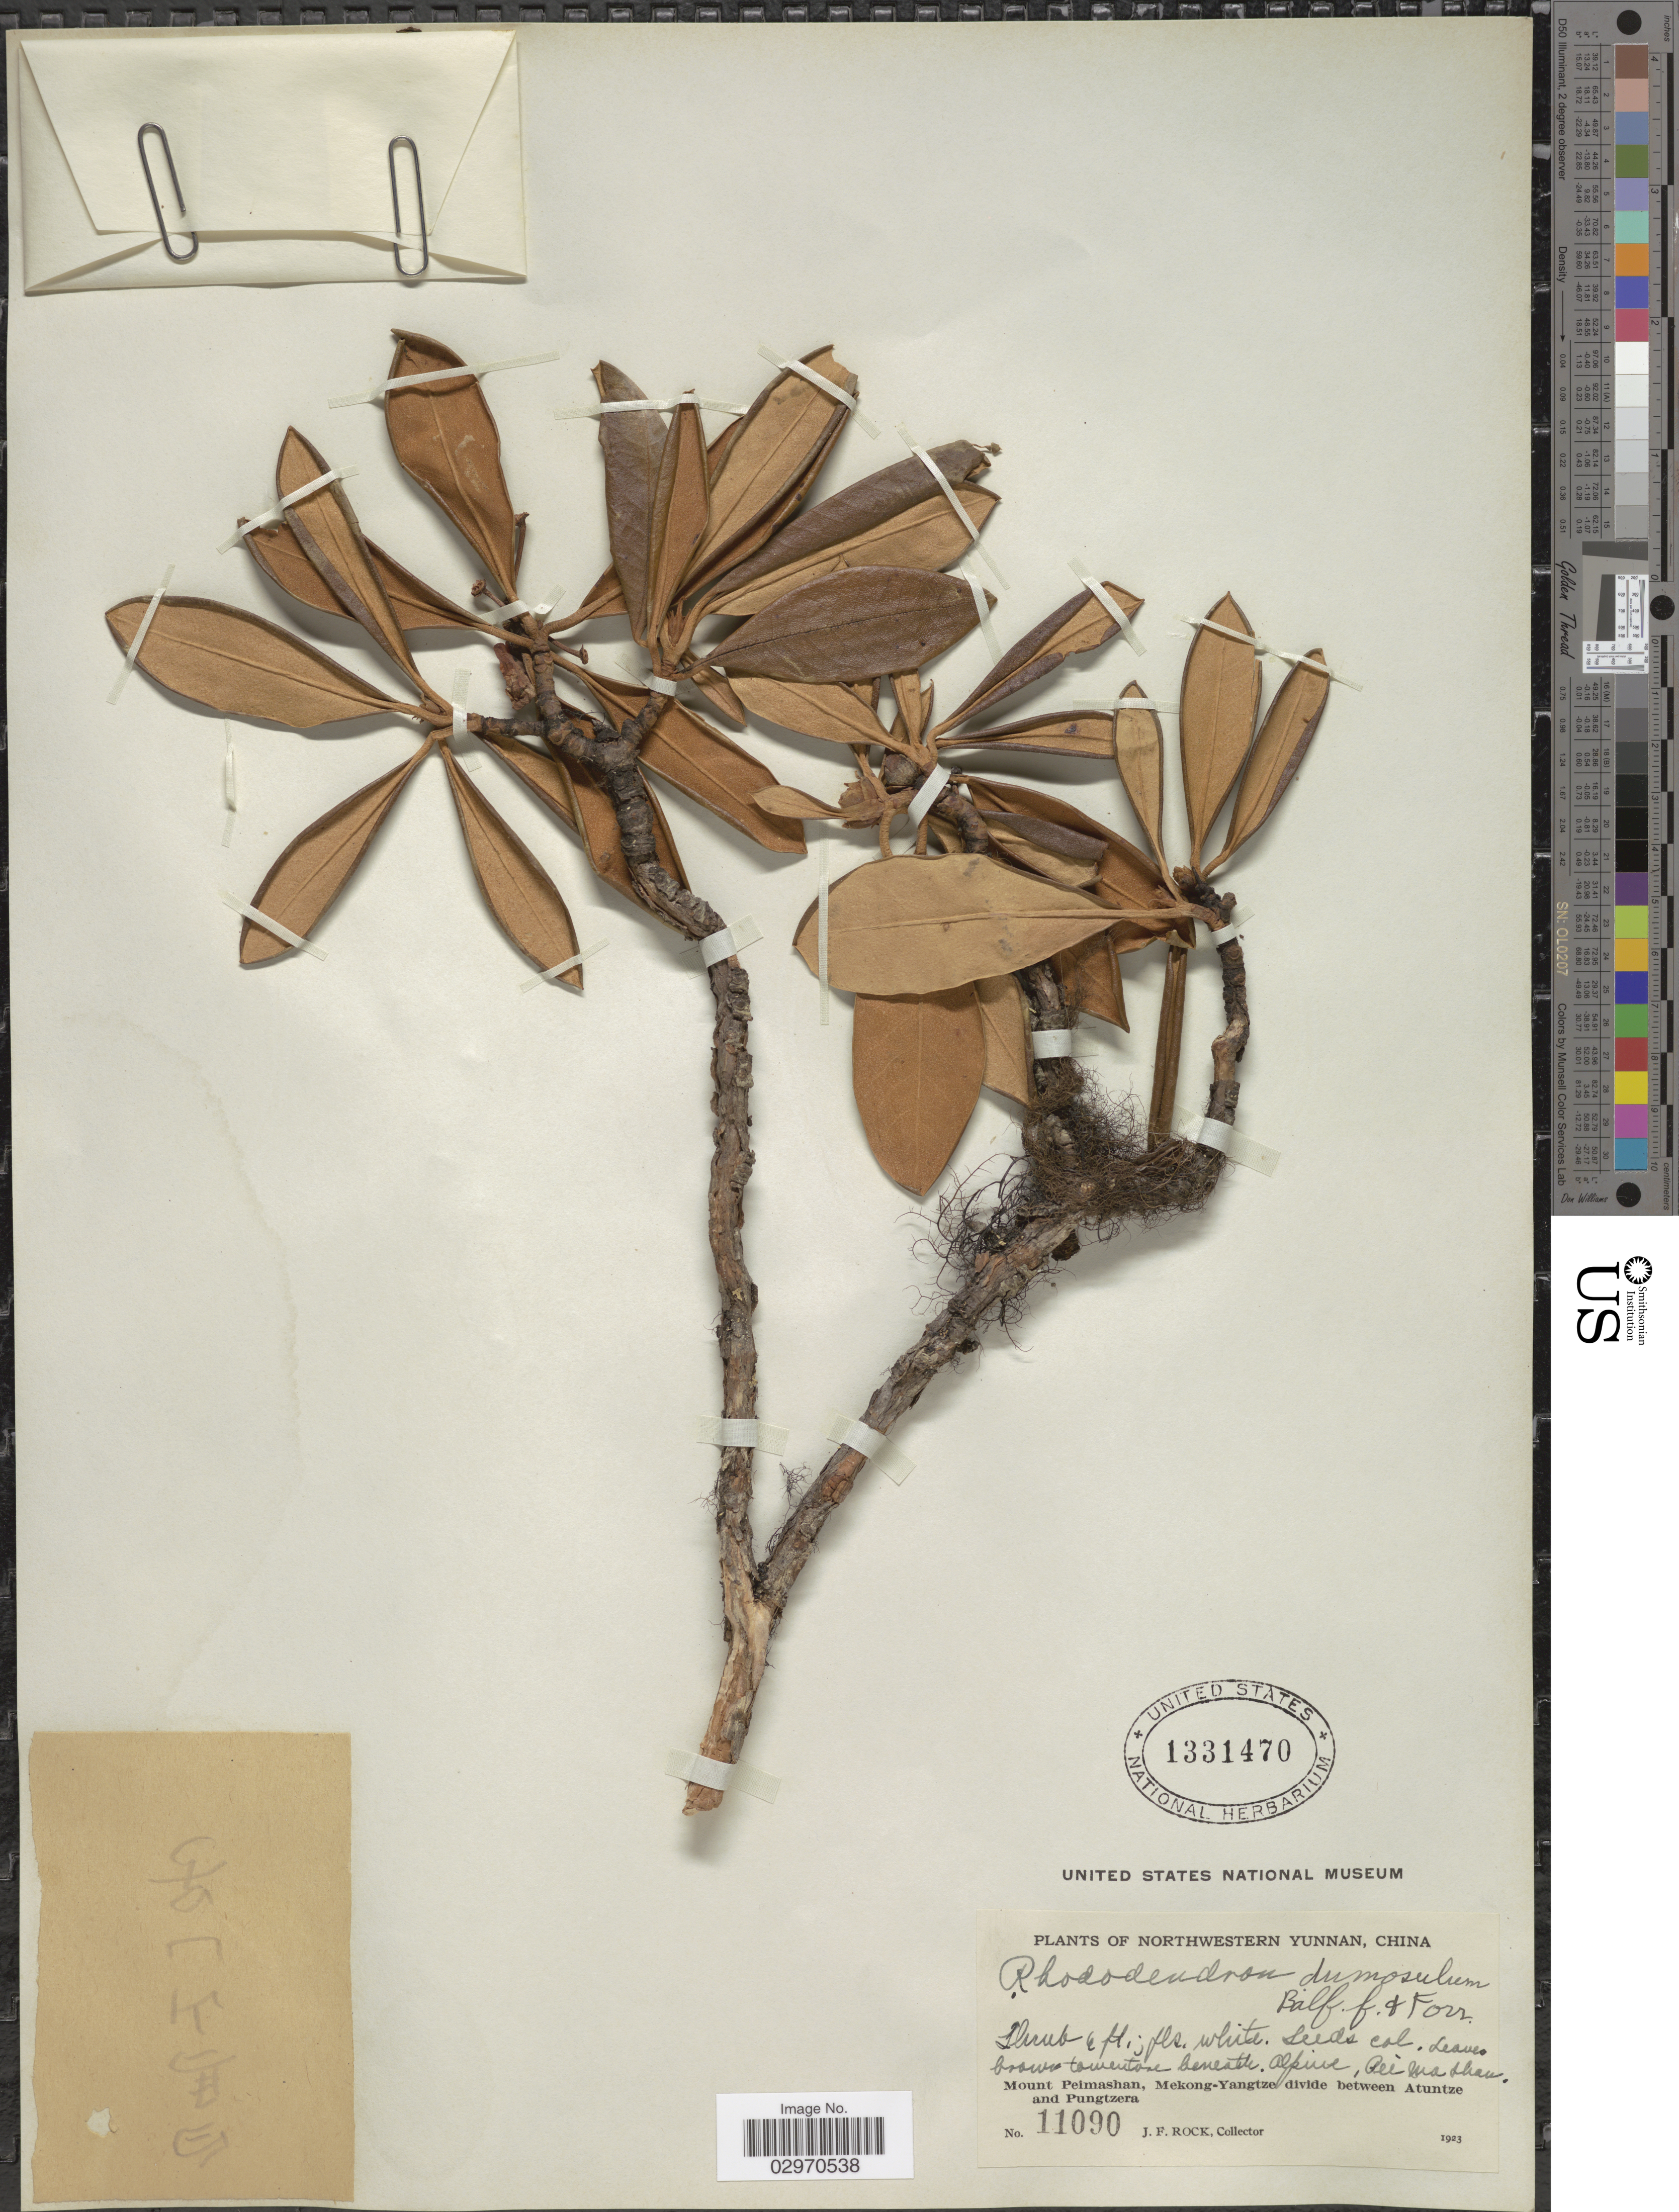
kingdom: Plantae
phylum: Tracheophyta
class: Magnoliopsida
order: Ericales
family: Ericaceae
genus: Rhododendron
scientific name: Rhododendron dumosulum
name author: Balf. f. & Forrest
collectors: J. Rock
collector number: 11090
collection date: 1923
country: China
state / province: Yunnan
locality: Northwestern Yunnan. Alpine Pei Ma shan. Mount Peimashan, Mekong-Yangtze divide between Atuntze and Pungtzera.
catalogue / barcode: US 1331470